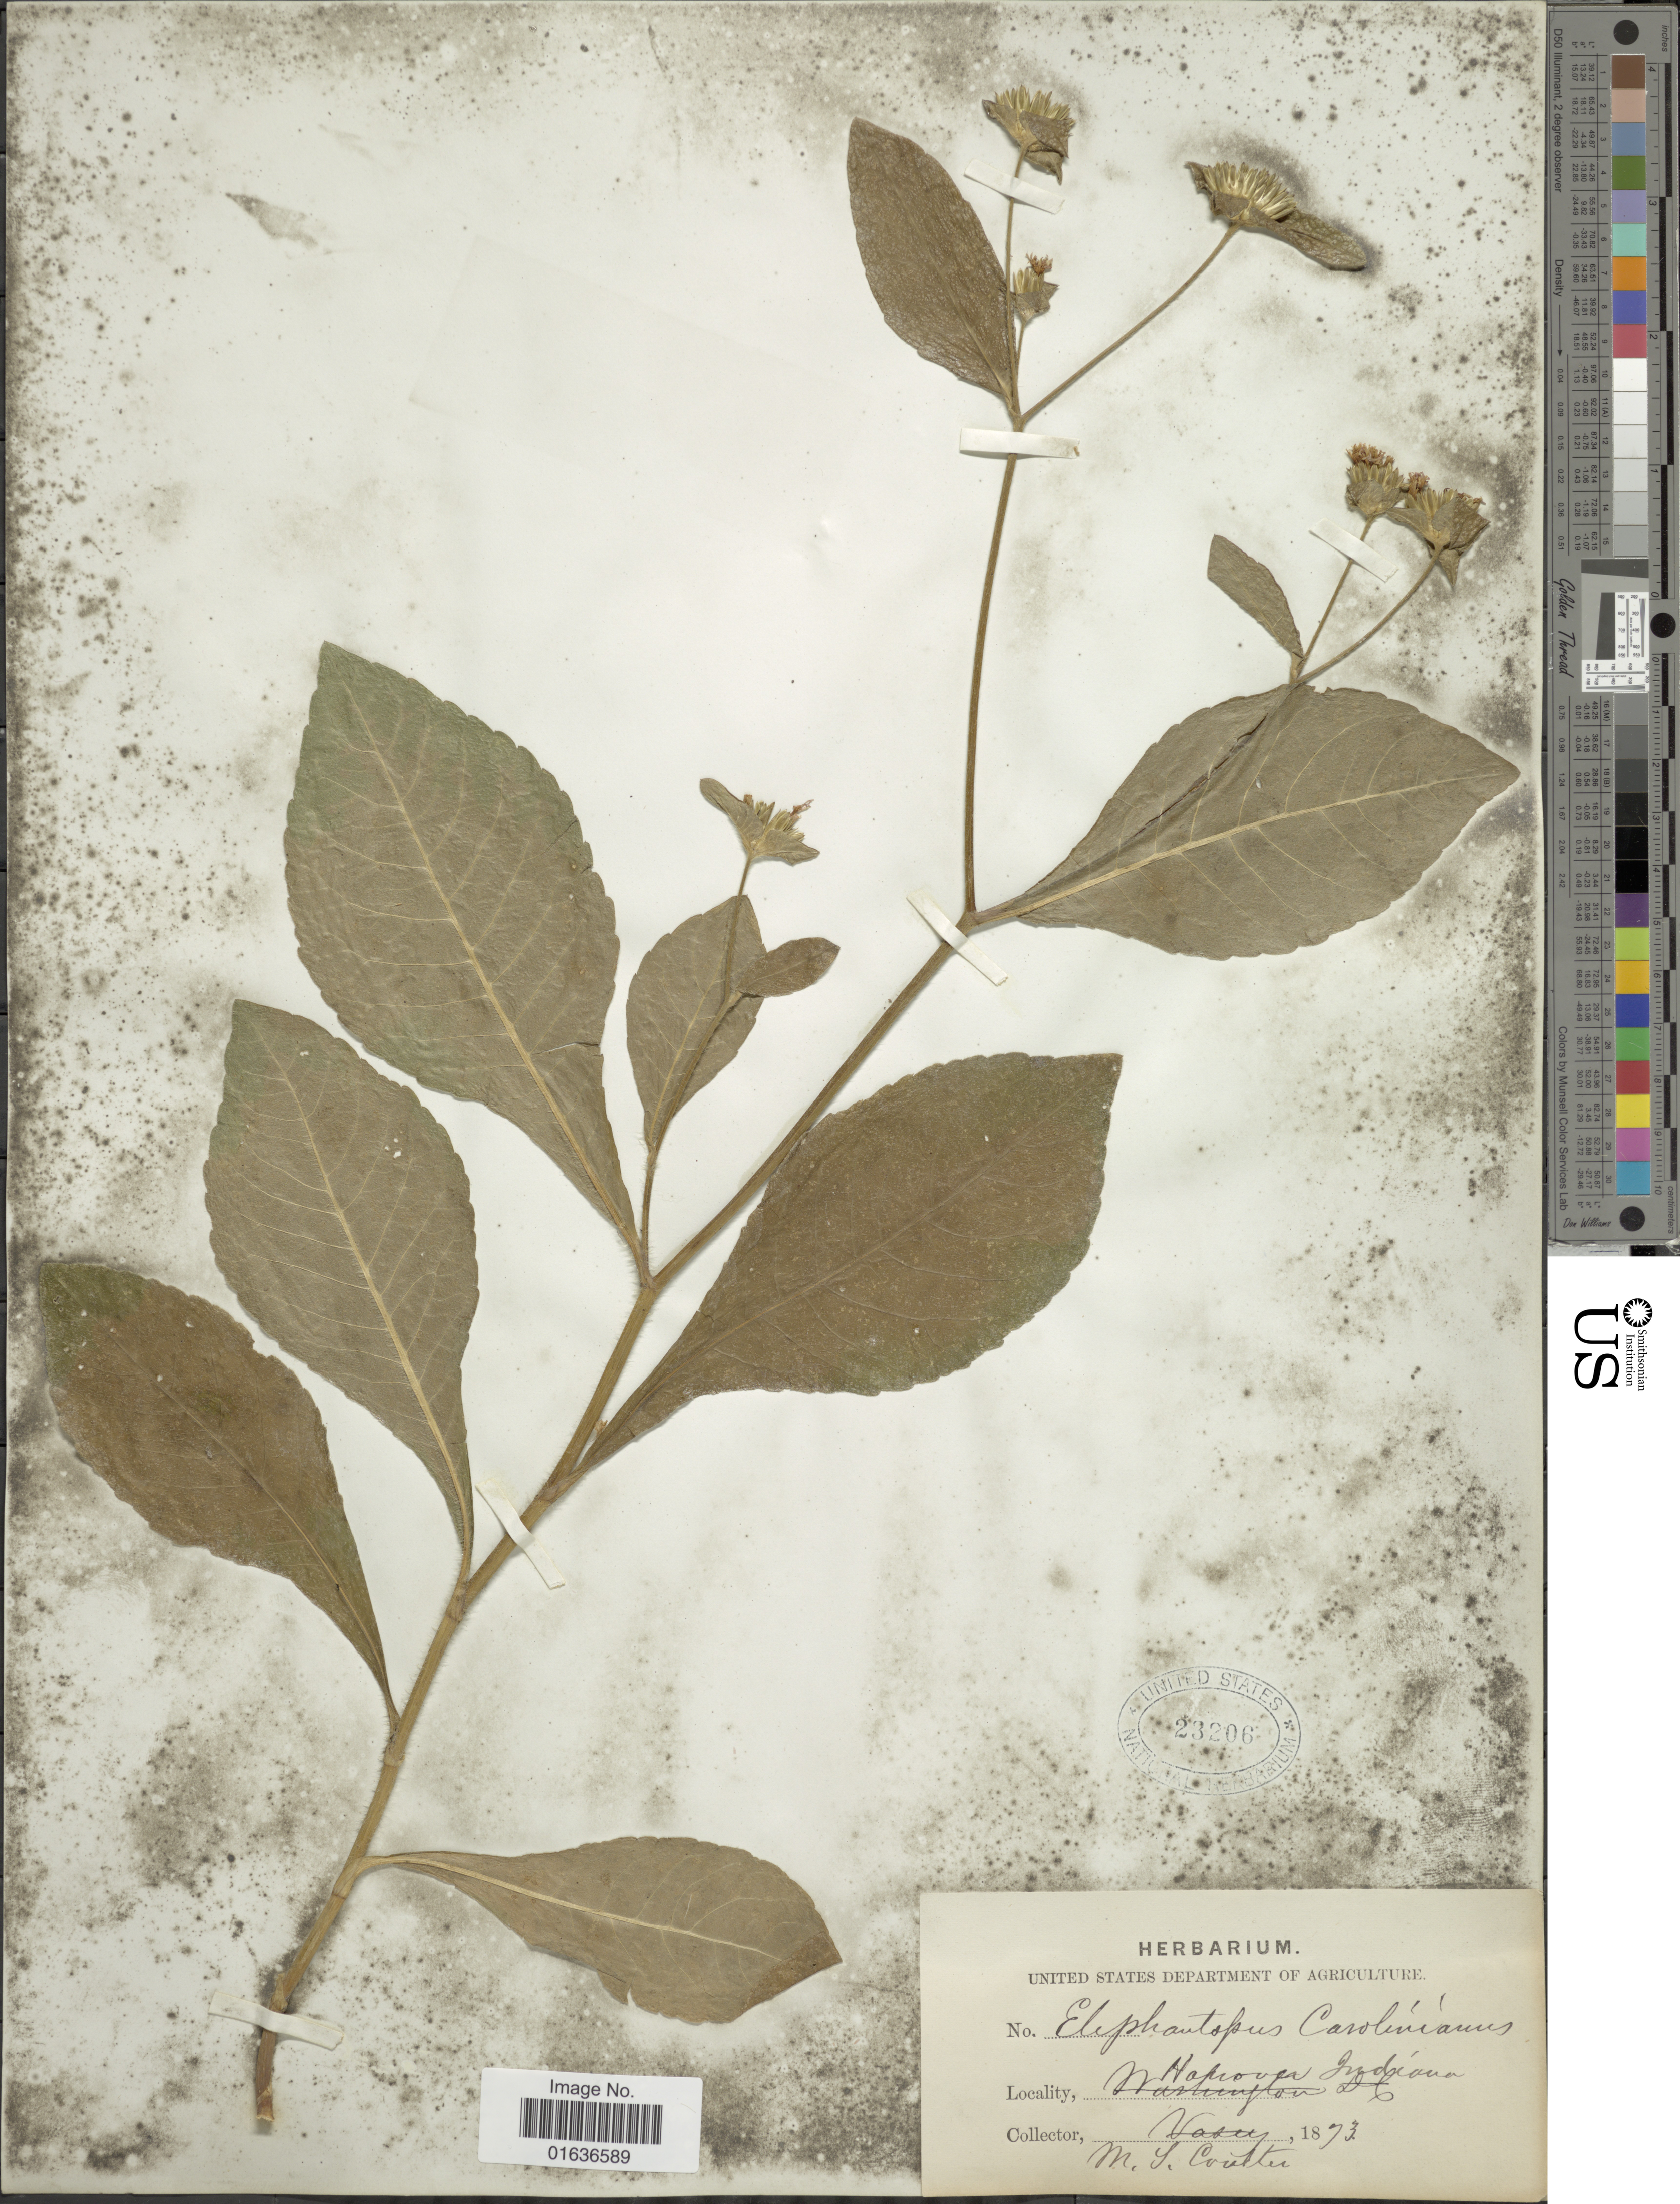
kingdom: Plantae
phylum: Tracheophyta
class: Magnoliopsida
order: Asterales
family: Asteraceae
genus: Elephantopus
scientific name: Elephantopus carolinianus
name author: Raeusch.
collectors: M. L. Coulter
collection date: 1873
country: United States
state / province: Indiana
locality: Hanover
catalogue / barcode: US 23206